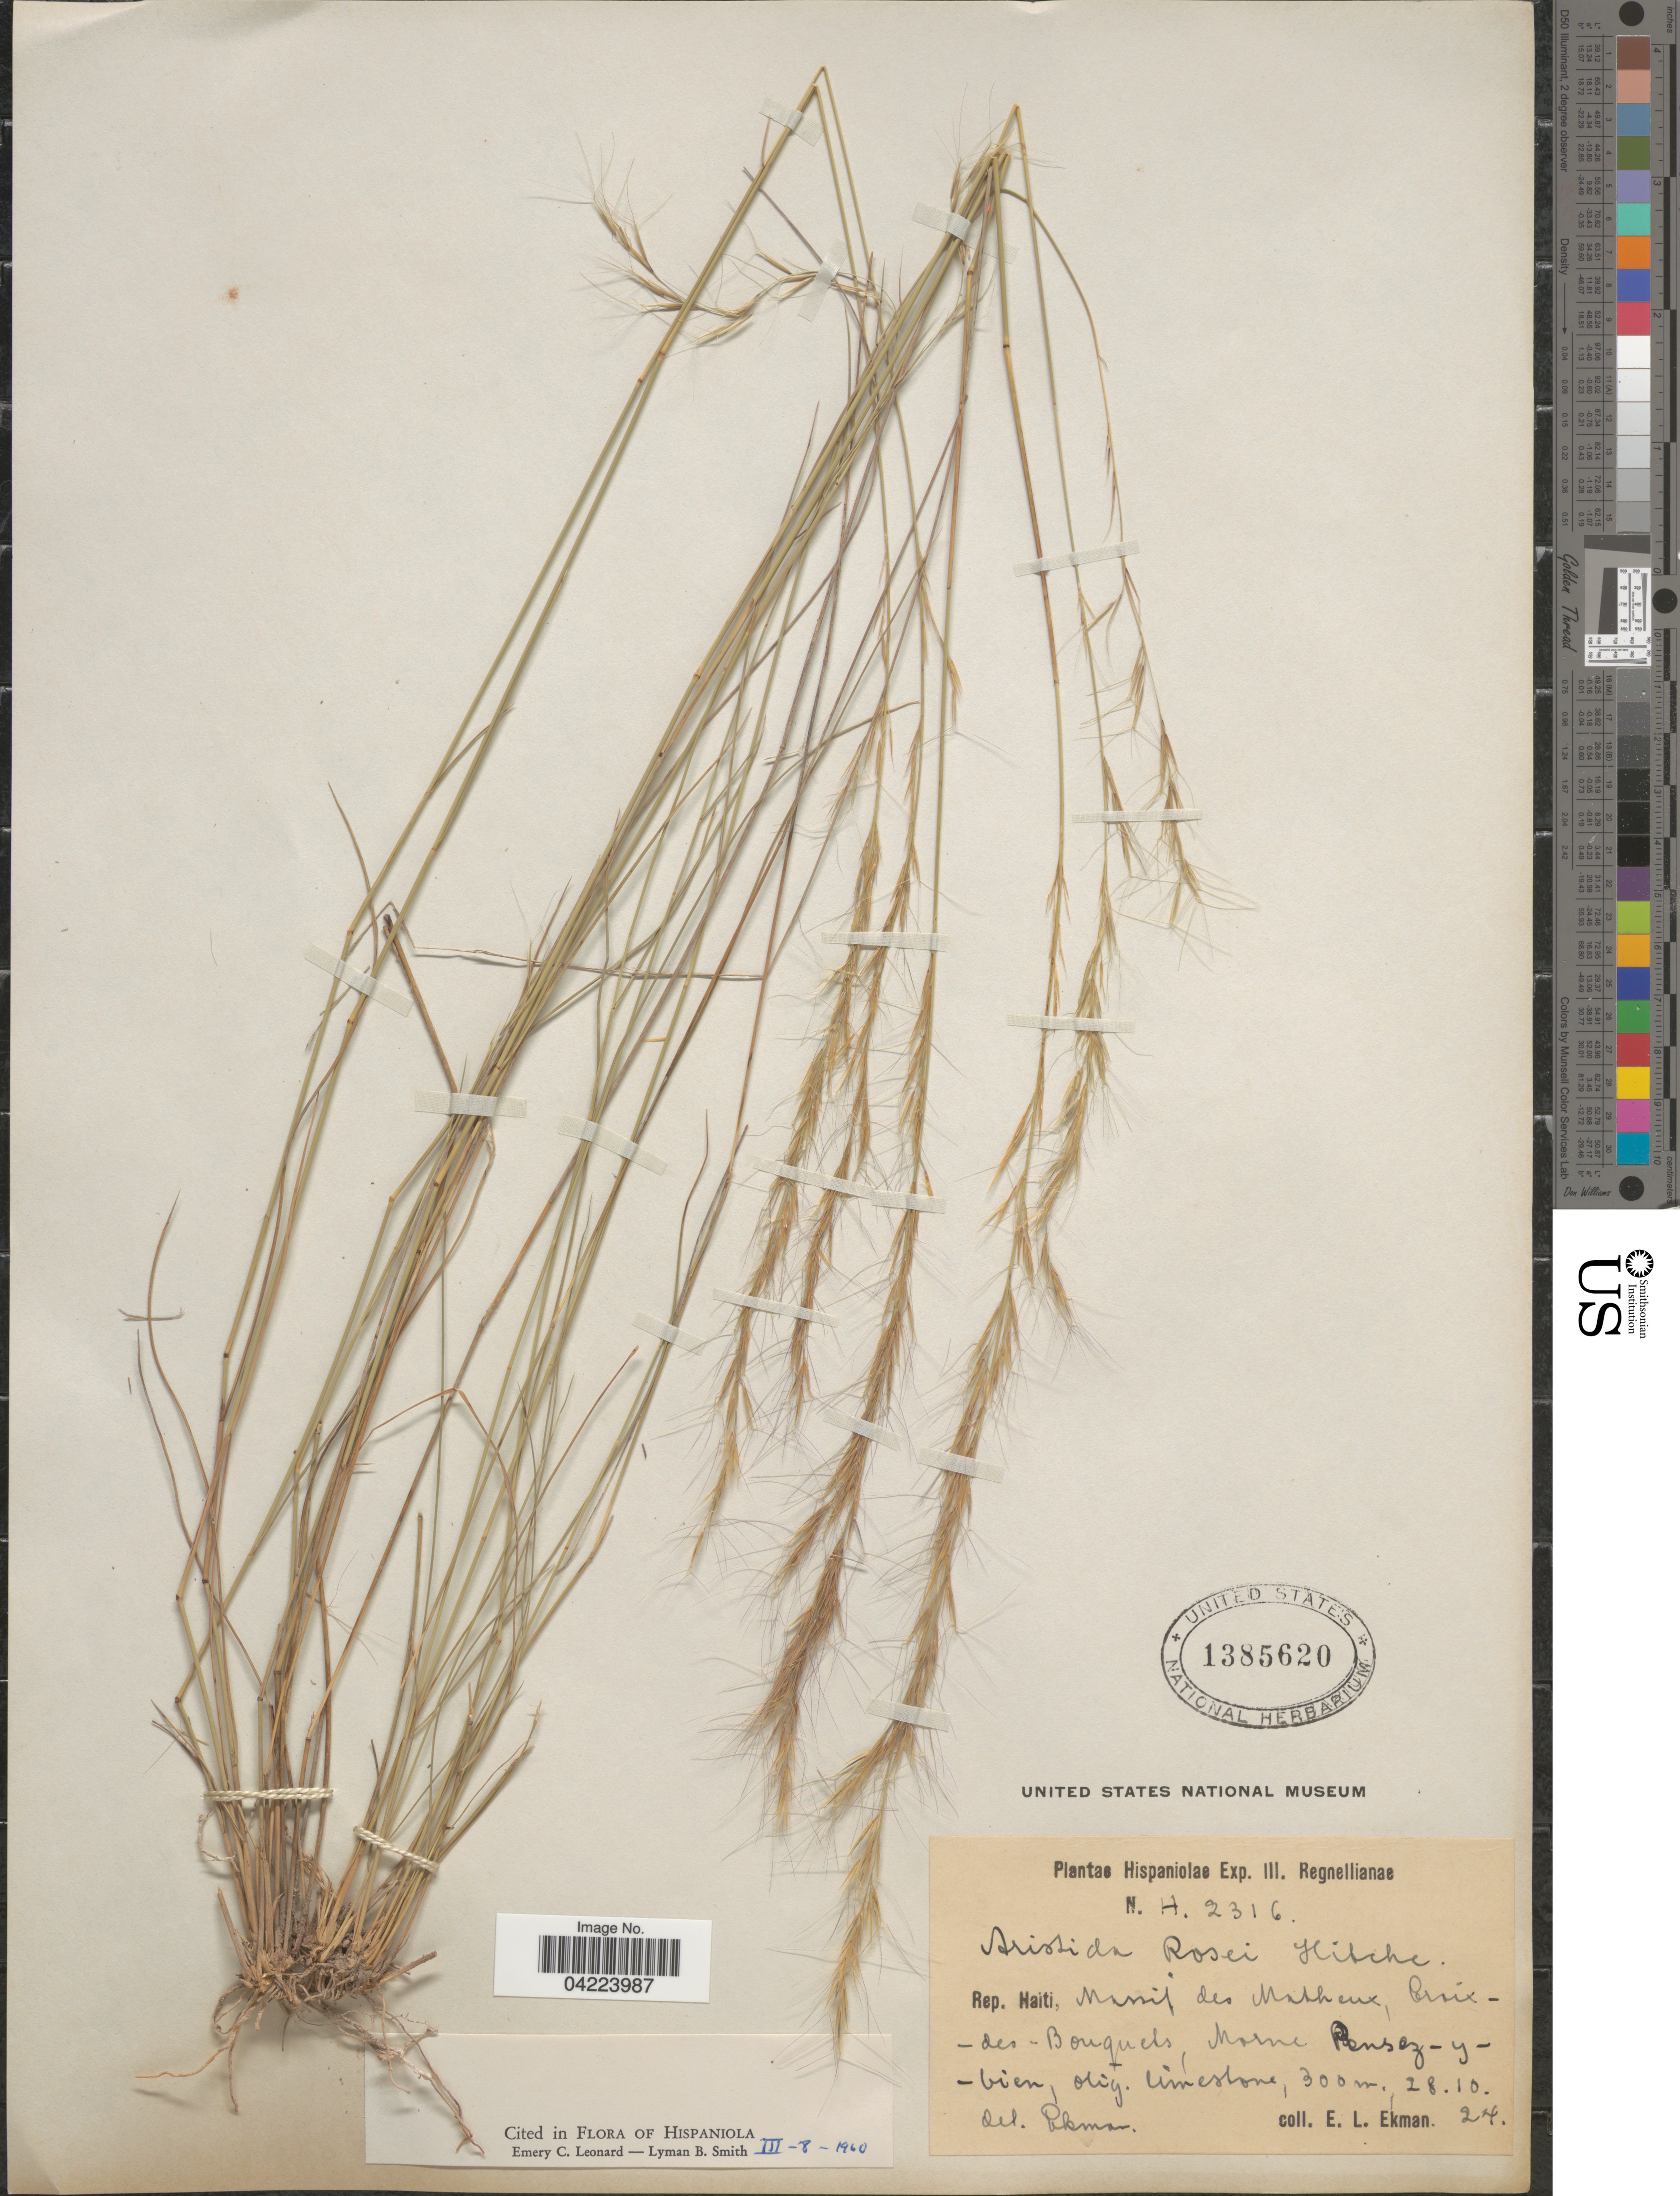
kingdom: Plantae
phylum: Tracheophyta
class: Liliopsida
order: Poales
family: Poaceae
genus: Aristida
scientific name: Aristida rosei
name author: Hitchc.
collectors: E. L. Ekman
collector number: H. 2316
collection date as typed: Transcribed d/m/y: 28/10/24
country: Haiti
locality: Hispaniolae Exp. III. Regnellianae. Rep. Haiti, Massif des Matheux, Croix - des - Bouquets, Morne Pensez - y - bien, otig. limestone.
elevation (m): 300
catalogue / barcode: US 1385620